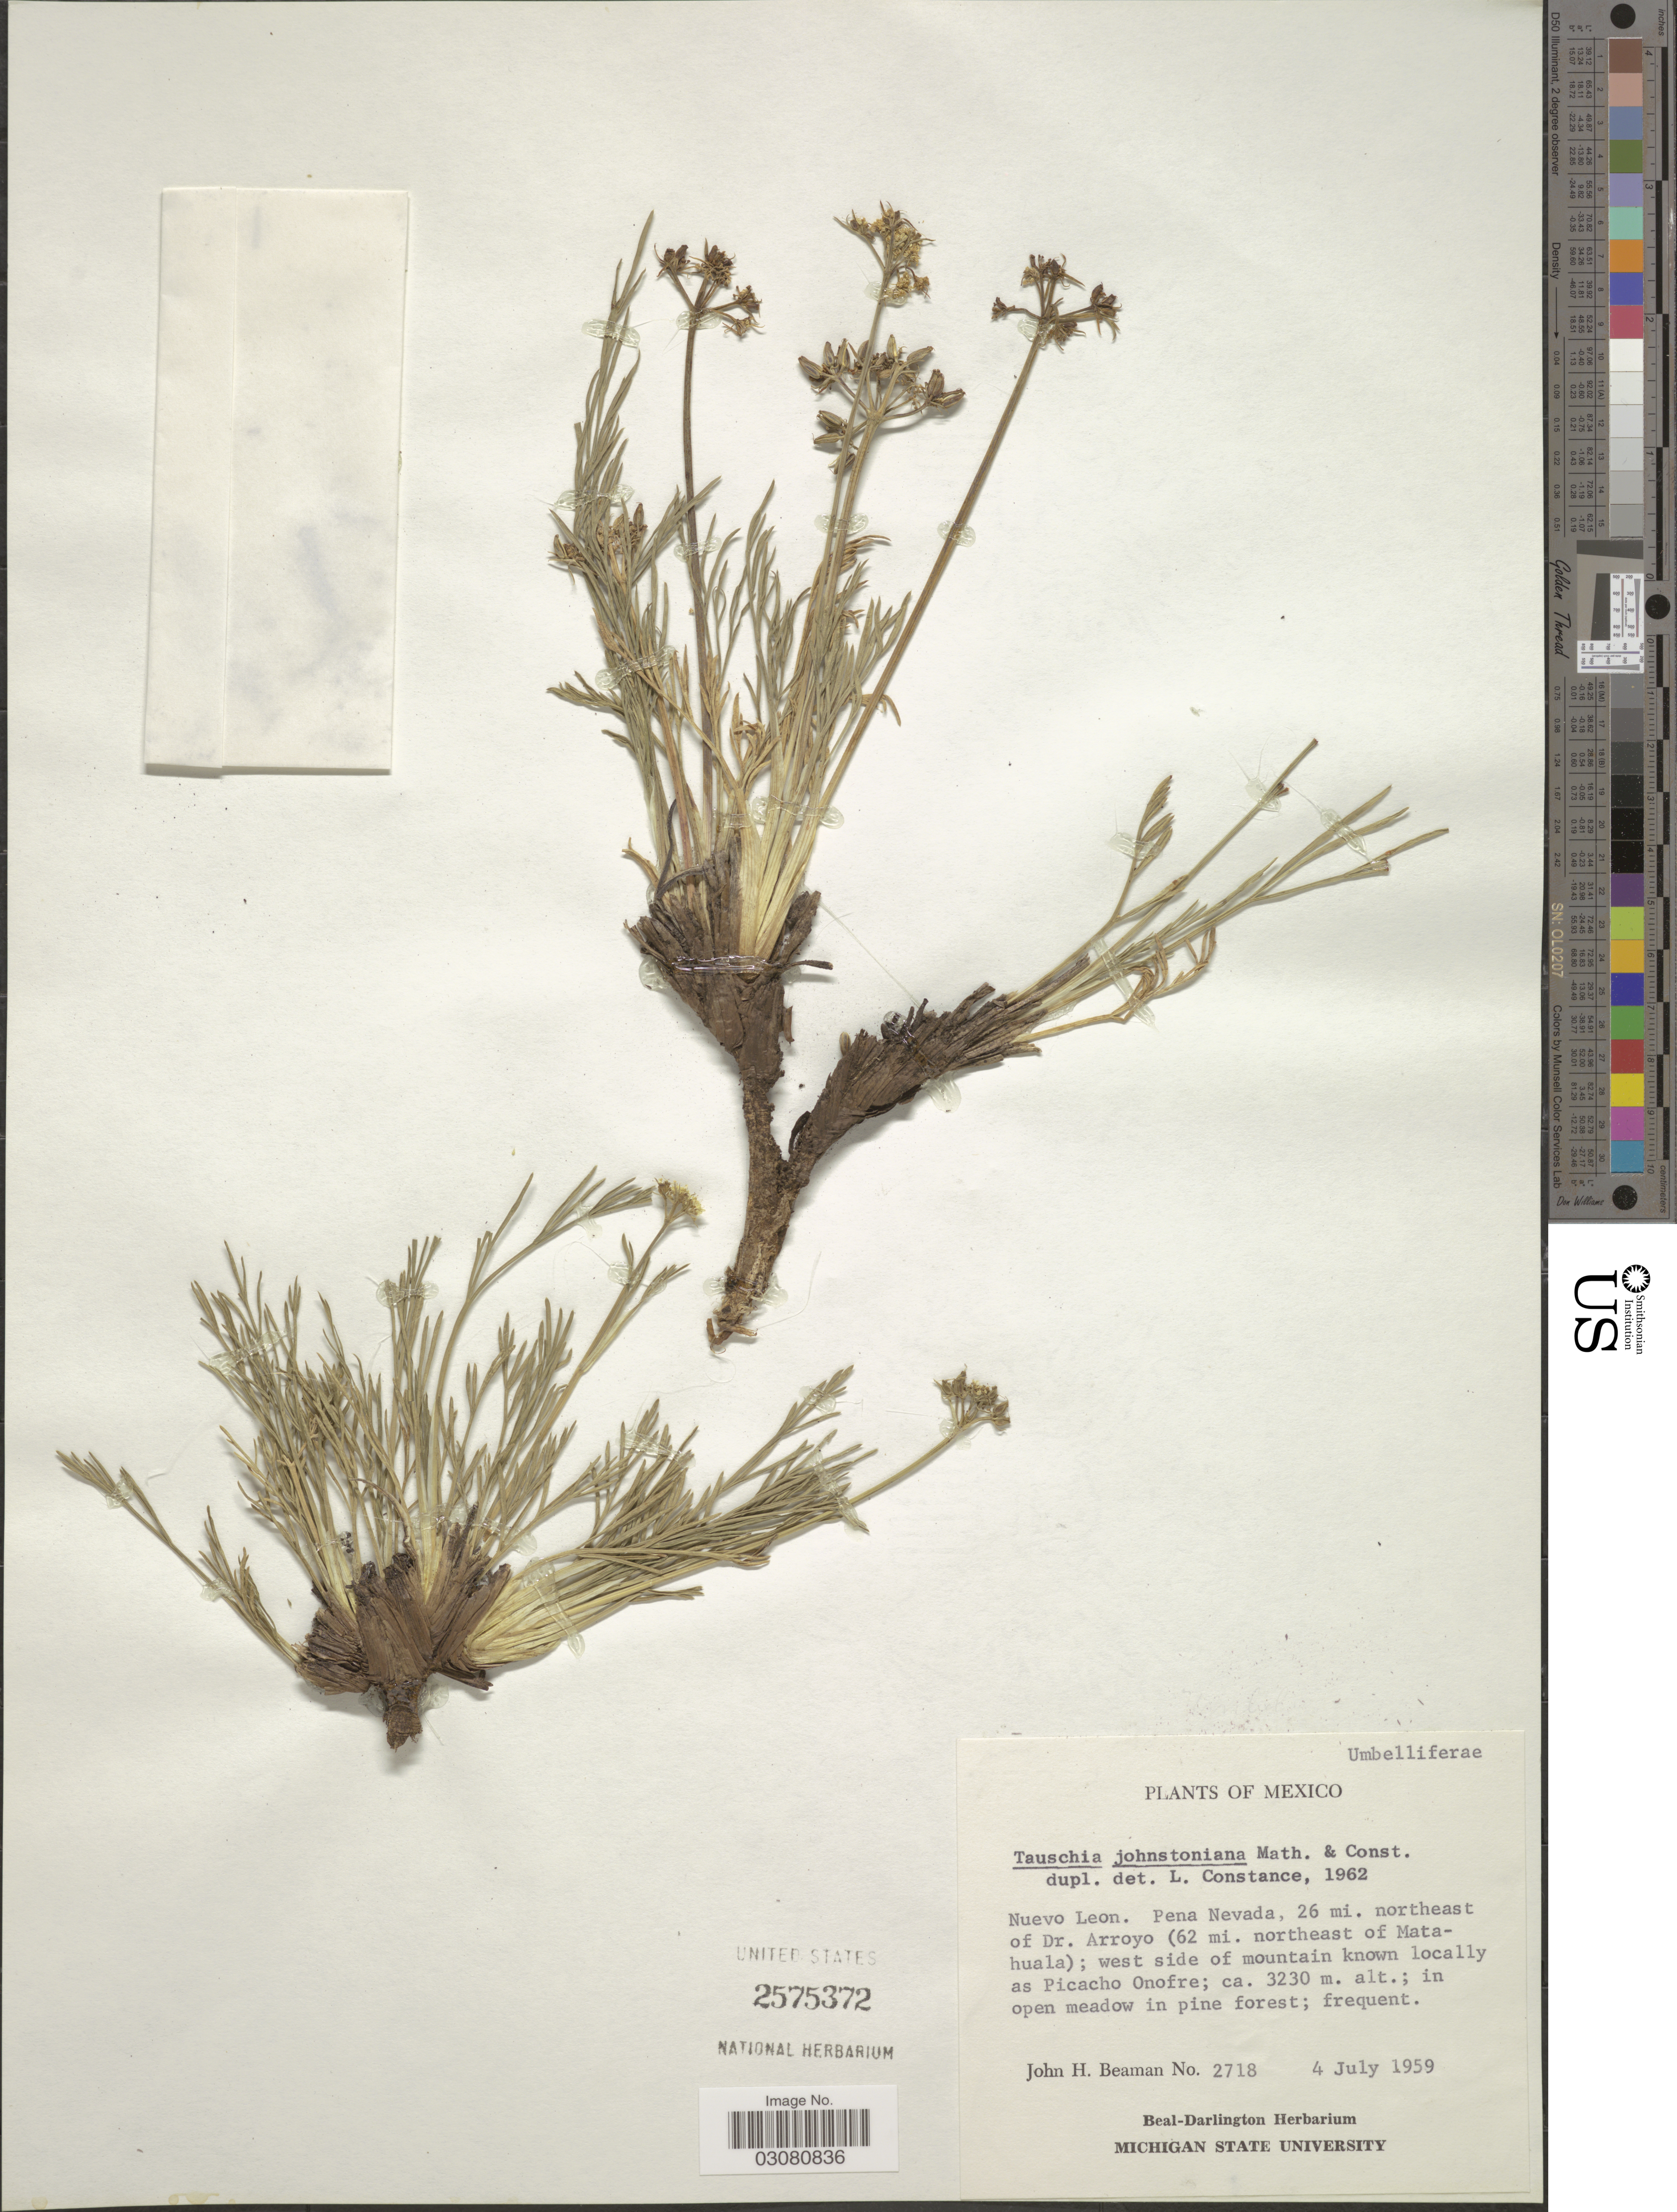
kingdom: Plantae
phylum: Tracheophyta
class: Magnoliopsida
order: Apiales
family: Apiaceae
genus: Tauschia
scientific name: Tauschia johnstoniana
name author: Mathias & Constance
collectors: J. H. Beaman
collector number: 2718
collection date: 1959-07-04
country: Mexico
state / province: Nuevo León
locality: Pena Nevada, 26 mi. northeast of Dr. Arroyo (62 mi. northeast of Matahuala); west side of mountain known locally as Picacho Onofre.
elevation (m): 3230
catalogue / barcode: US 2575372